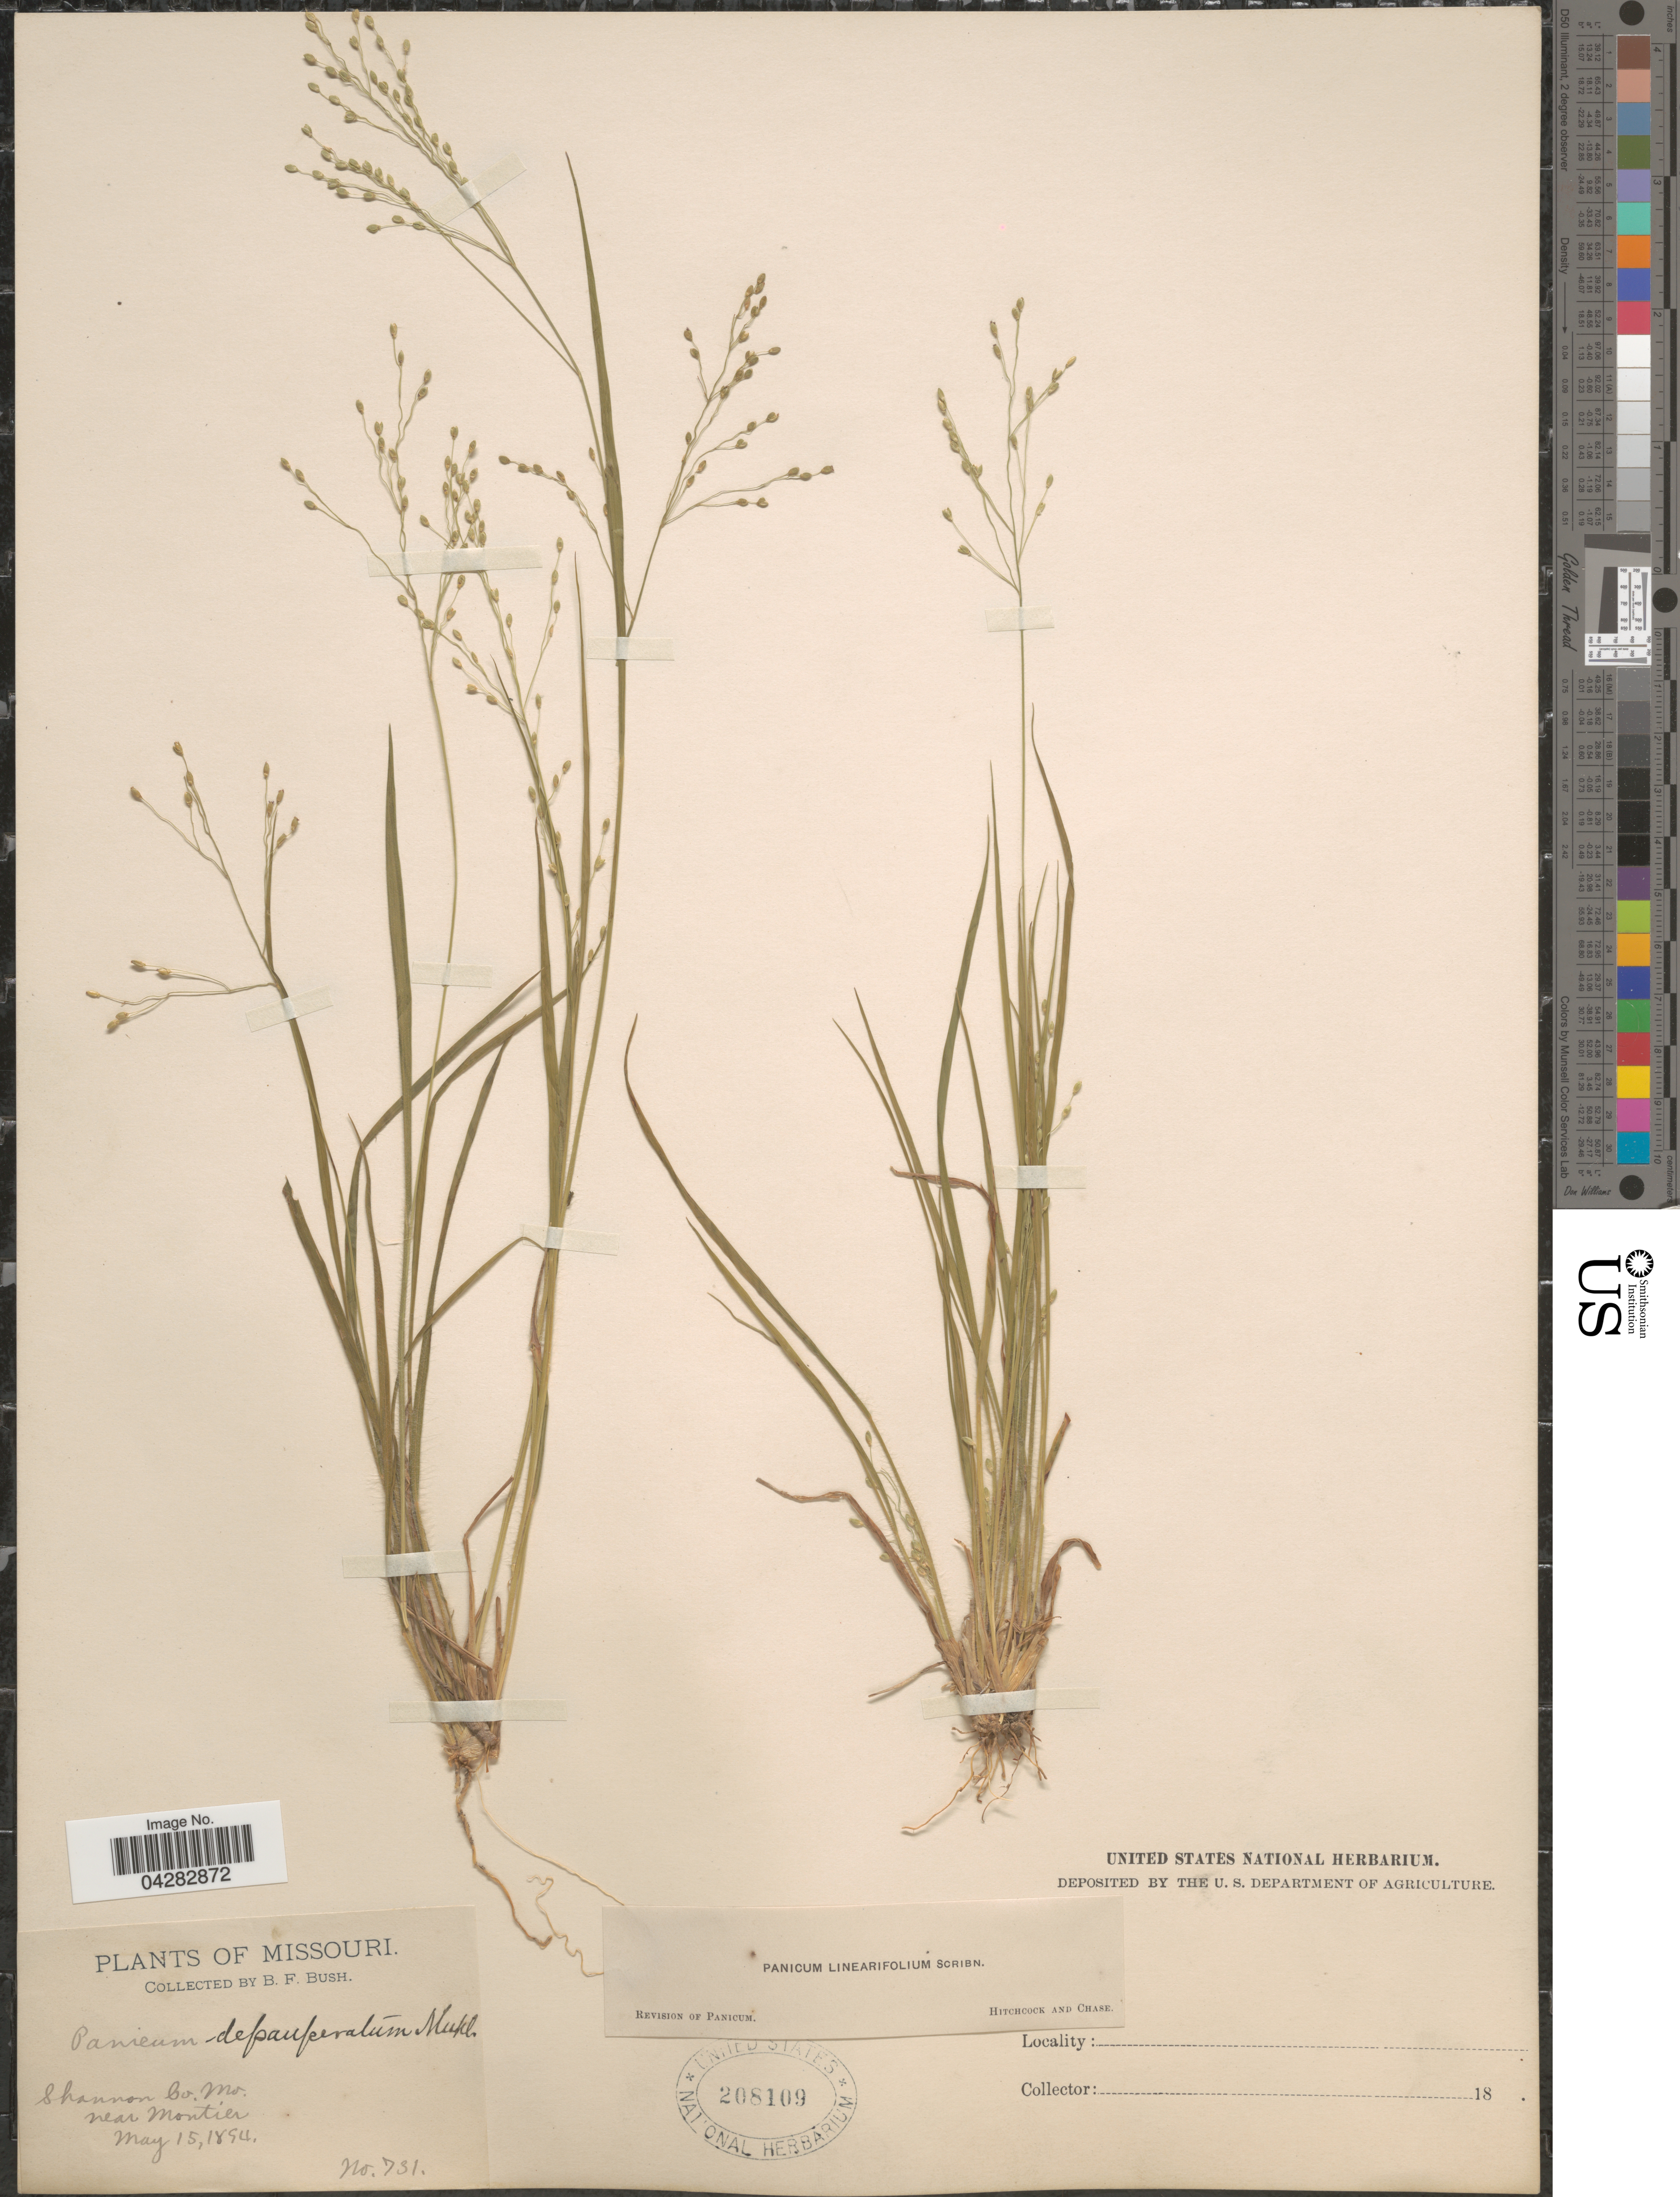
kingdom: Plantae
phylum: Tracheophyta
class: Liliopsida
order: Poales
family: Poaceae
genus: Dichanthelium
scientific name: Dichanthelium linearifolium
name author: (Scribn.) Gould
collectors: B. F. Bush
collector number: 731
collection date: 1894-05-15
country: United States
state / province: Missouri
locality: Shannon Co., near Montier.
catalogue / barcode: US 208109